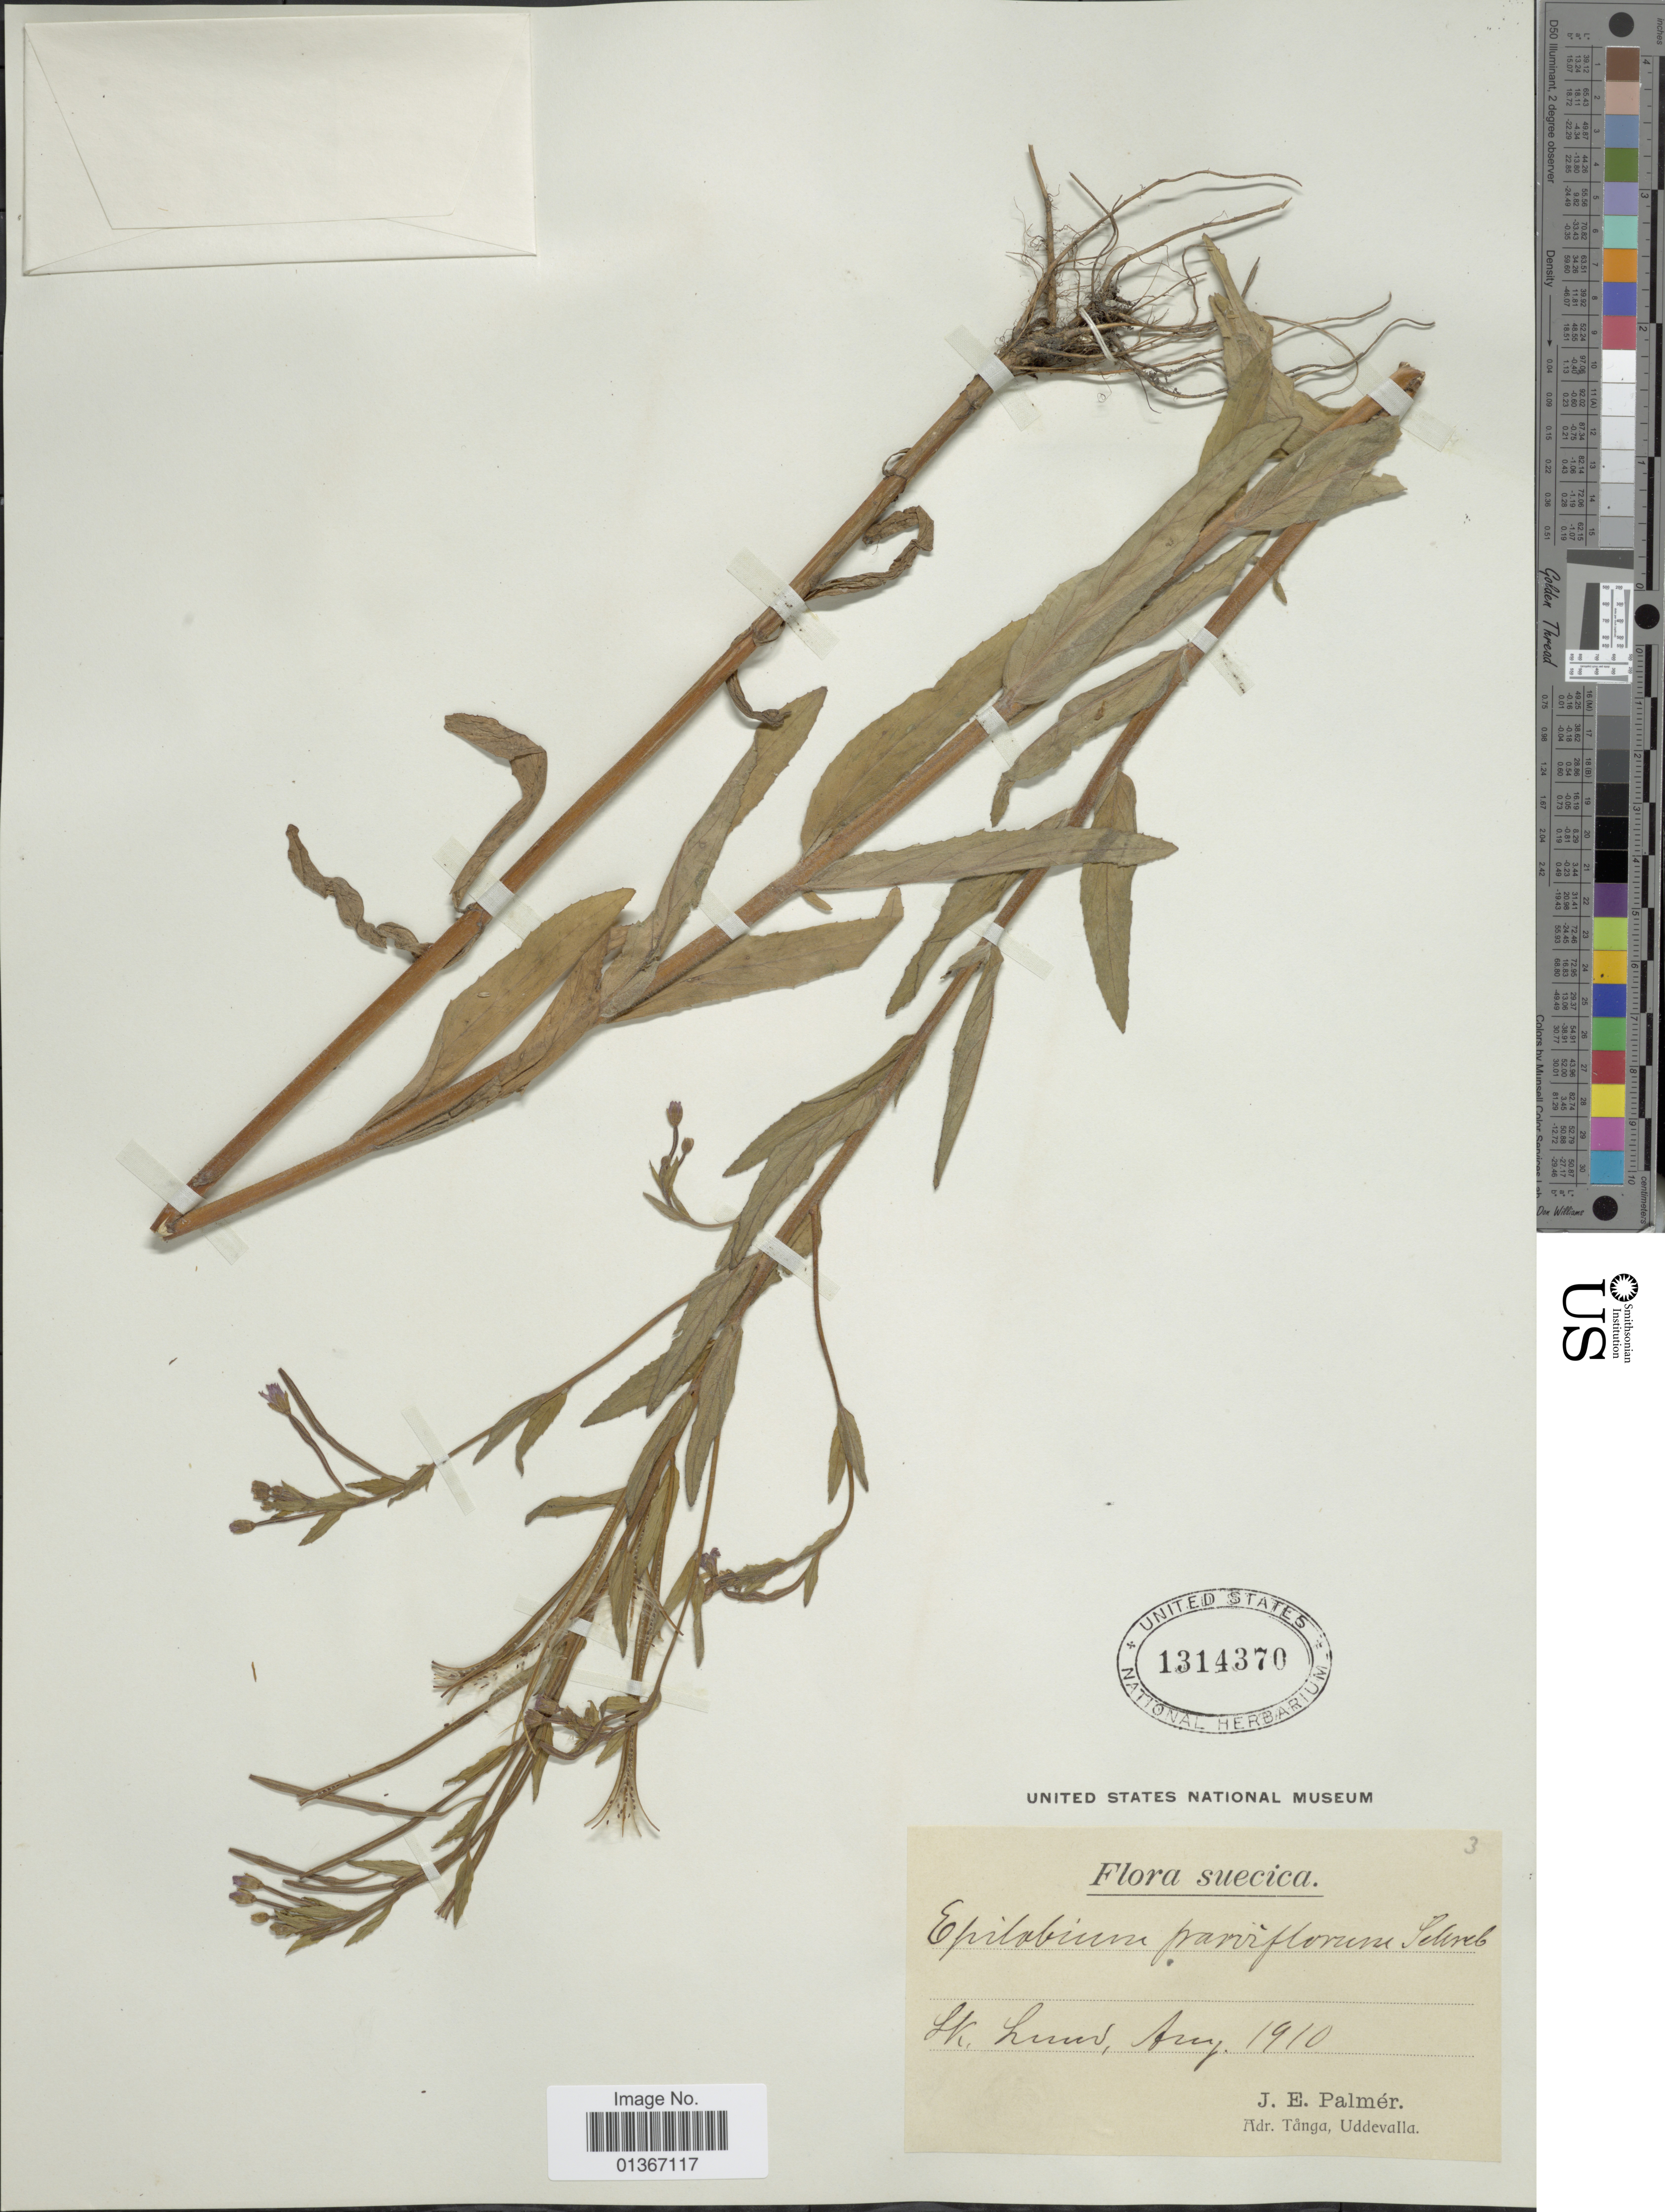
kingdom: Plantae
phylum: Tracheophyta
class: Magnoliopsida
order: Myrtales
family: Onagraceae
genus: Epilobium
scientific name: Epilobium parviflorum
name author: Schreb.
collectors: J. Palmer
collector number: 3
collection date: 1910-08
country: Sweden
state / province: Skåne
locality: Suecica. Sk, Lund.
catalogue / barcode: US 1314370